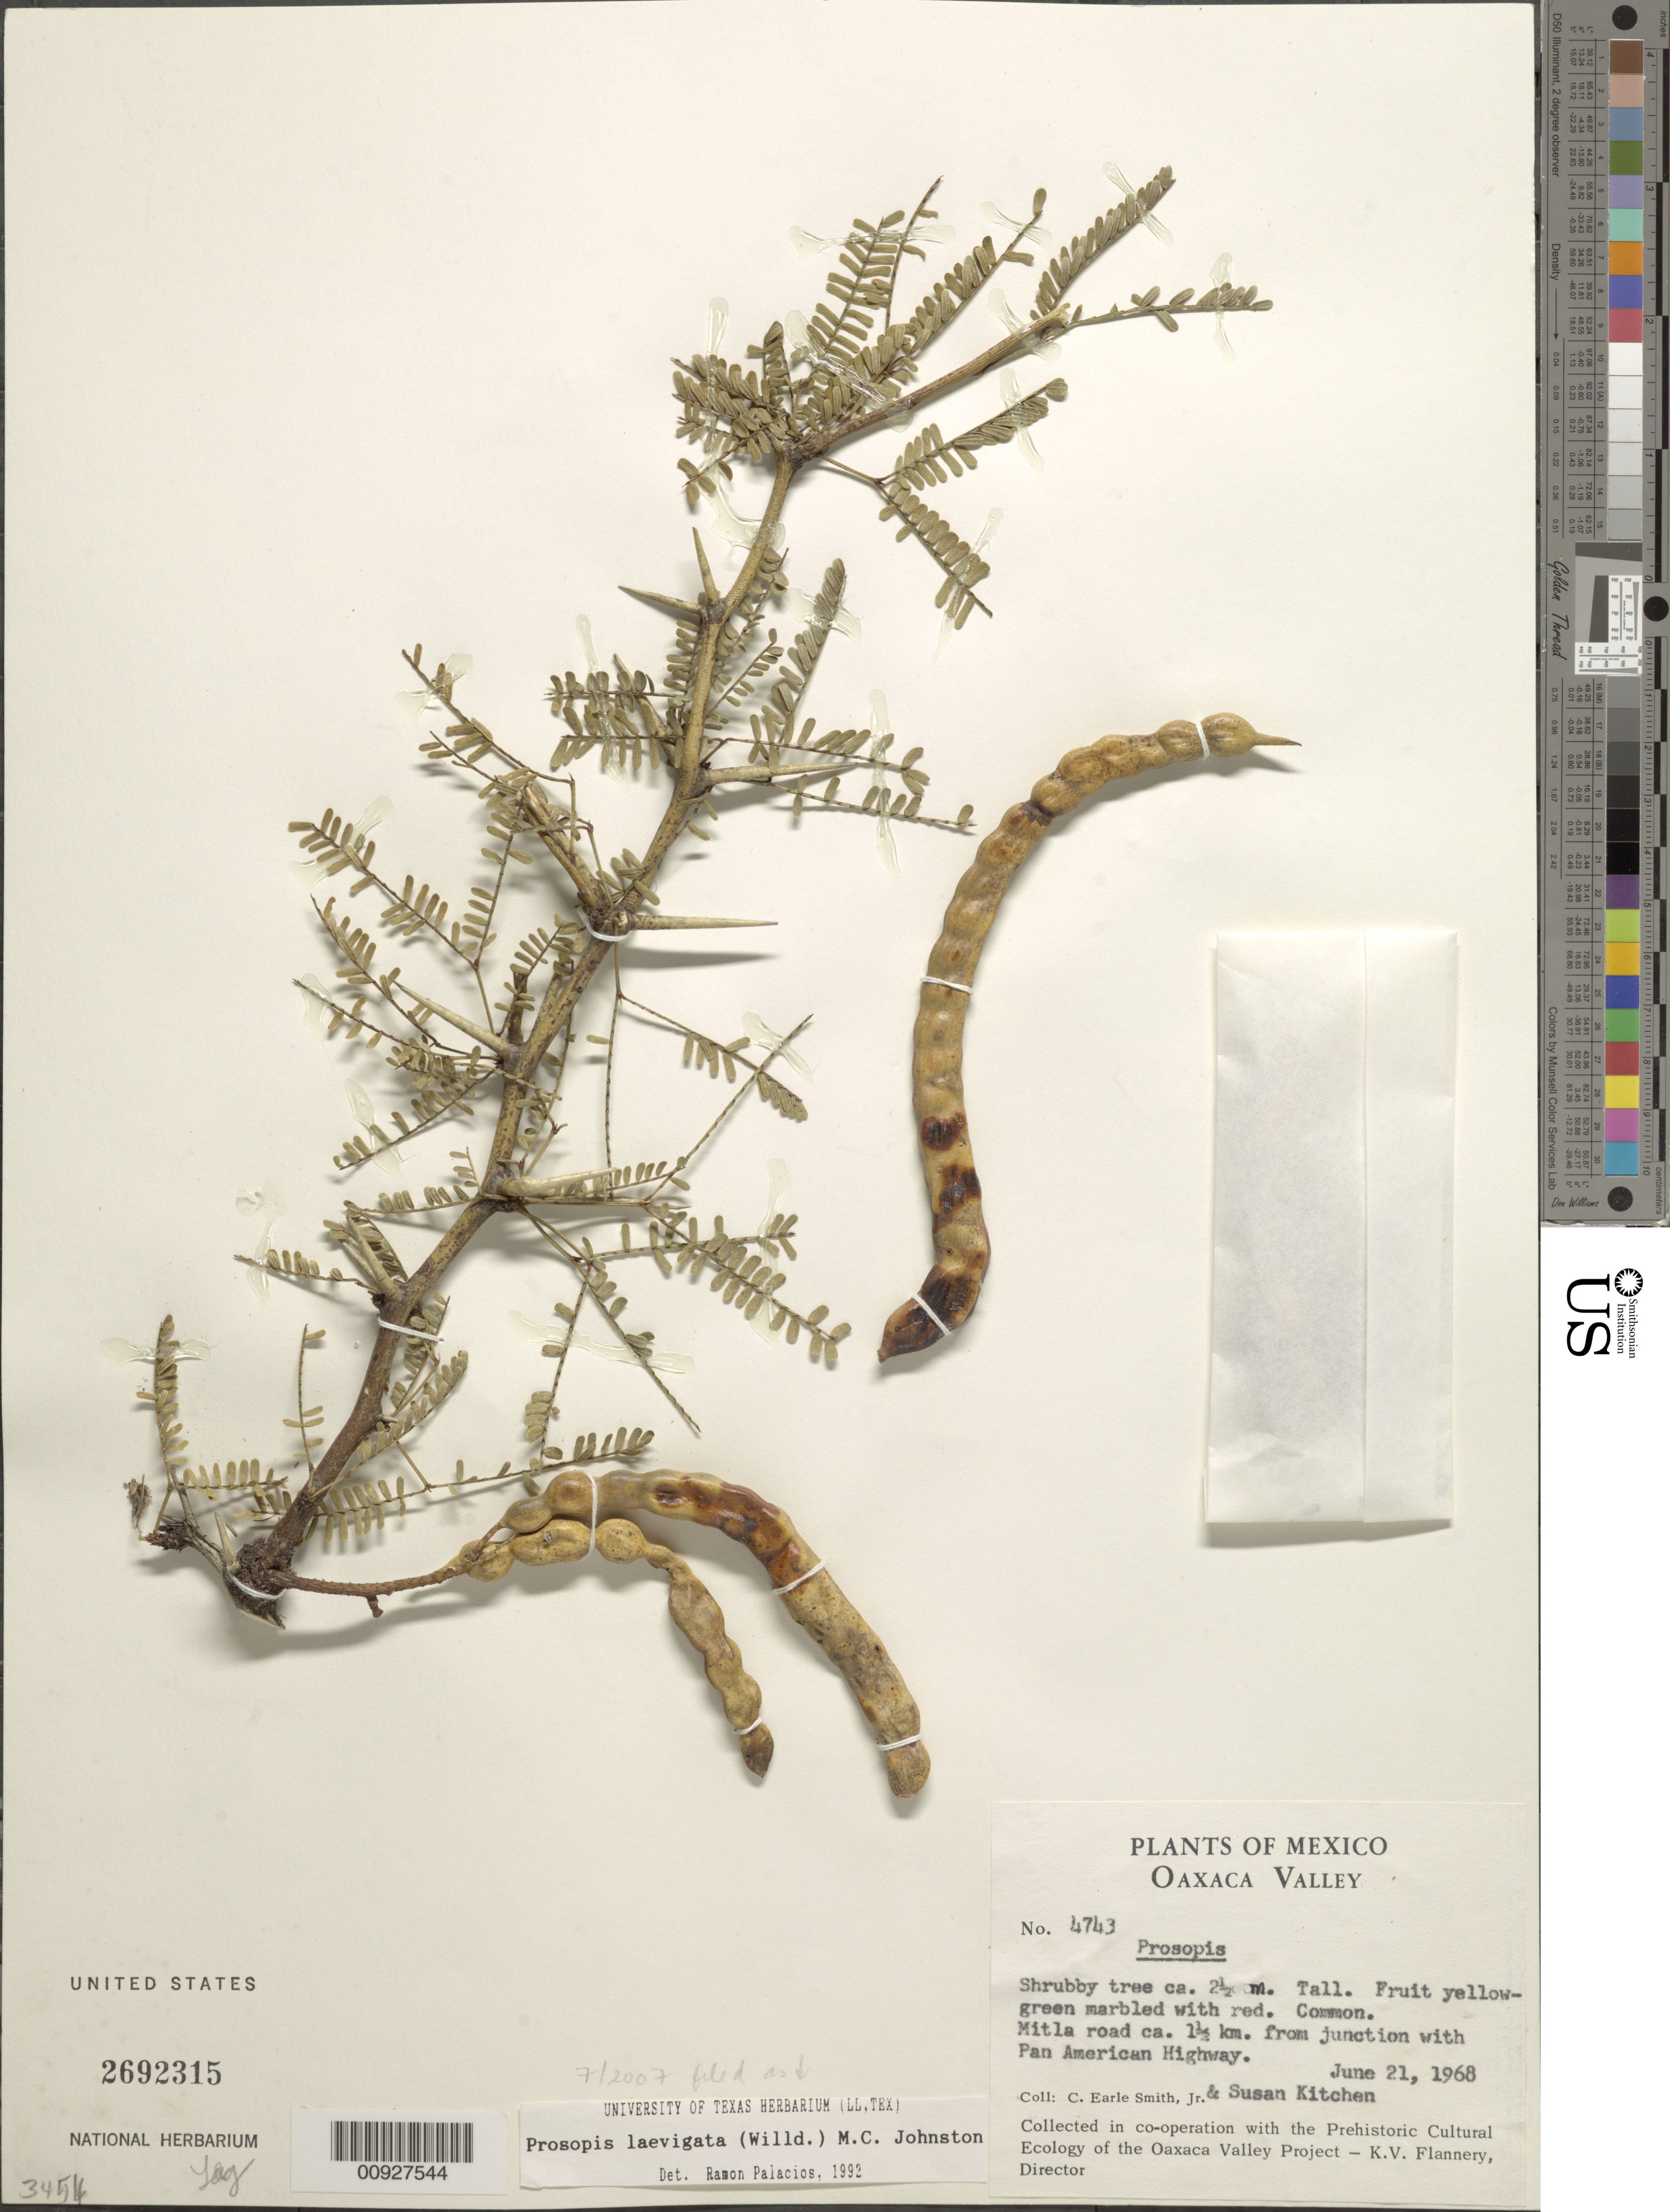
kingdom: Plantae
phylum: Tracheophyta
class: Magnoliopsida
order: Fabales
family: Fabaceae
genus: Neltuma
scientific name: Neltuma laevigata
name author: (Humb. & Bonpl. ex Willd.) Britton & Rose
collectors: C. E. Smith Jr. & S. Kitchen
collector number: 4743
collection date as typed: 21 Jun 1968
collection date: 1968-06-21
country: Mexico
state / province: Oaxaca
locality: Mitla road ca. 1½ km. from junction with Pan American Highway.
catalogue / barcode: US 2692315